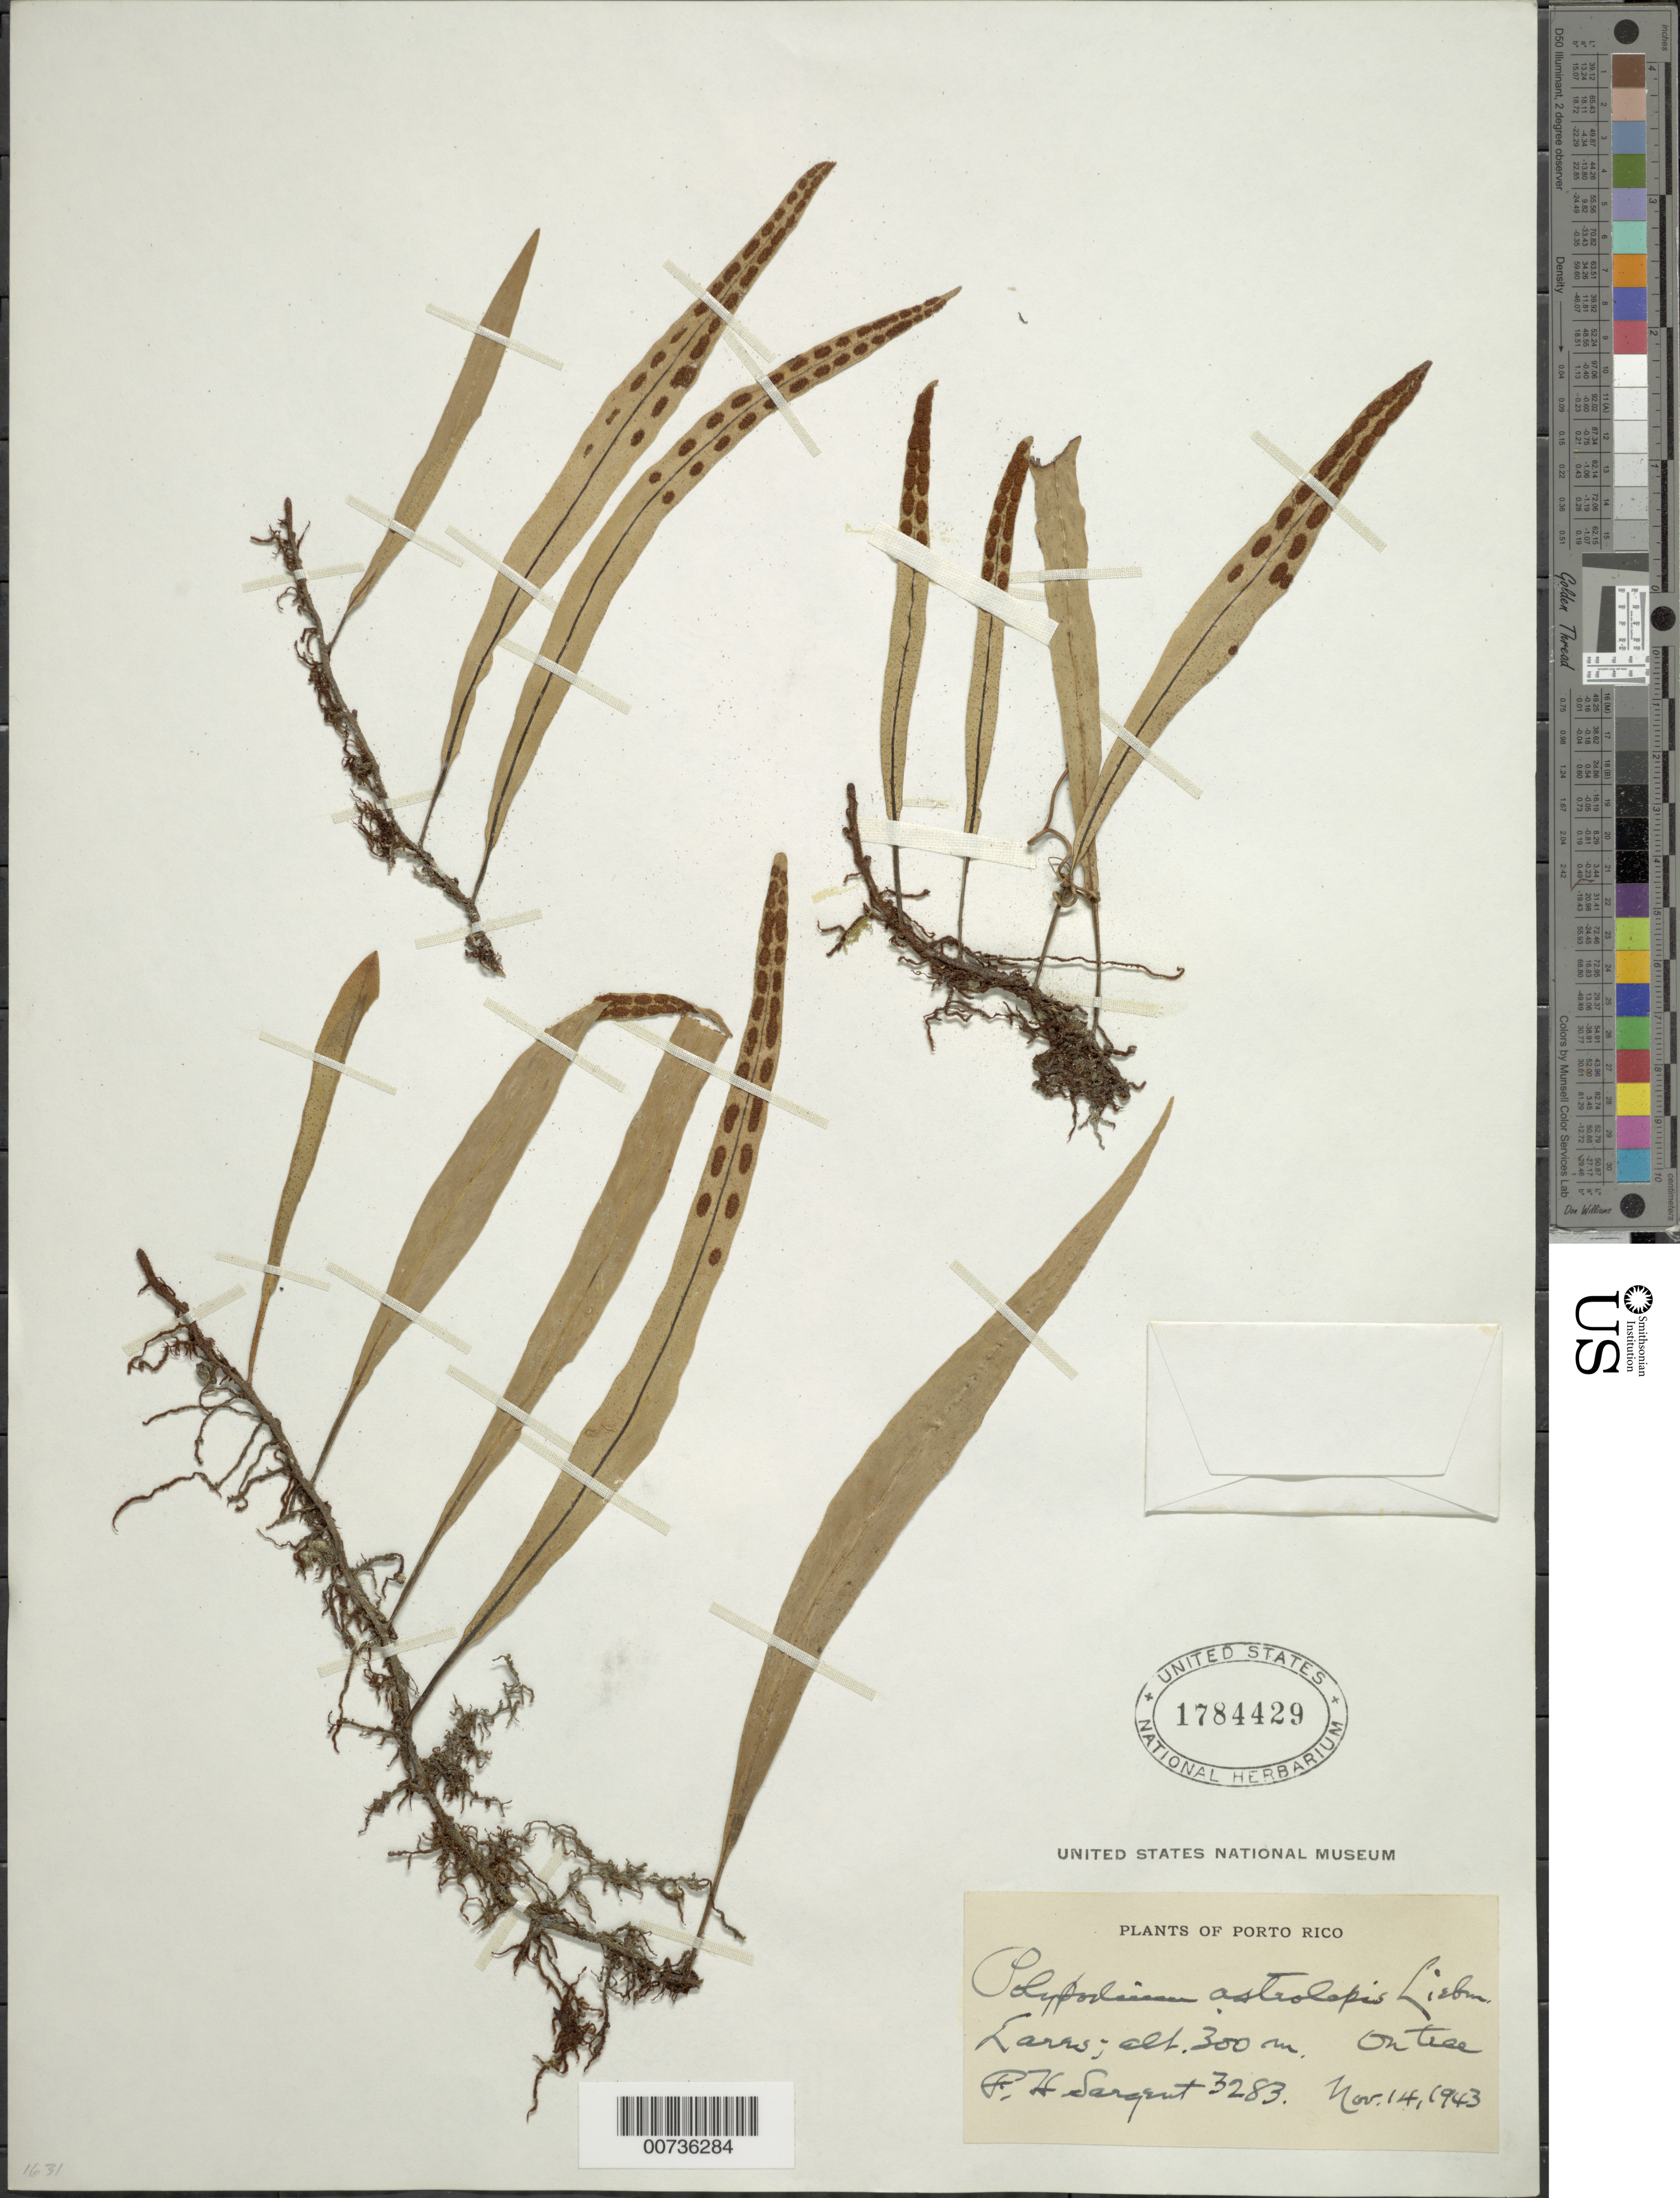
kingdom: Plantae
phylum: Tracheophyta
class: Polypodiopsida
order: Polypodiales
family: Polypodiaceae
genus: Pleopeltis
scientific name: Pleopeltis astrolepis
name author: (Liebm.) E. Fourn.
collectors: F. H. Sargent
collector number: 3283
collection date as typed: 14 Mar 1943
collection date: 1943-03-14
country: Puerto Rico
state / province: Lares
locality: Lares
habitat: On tree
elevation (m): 300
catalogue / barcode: US 1784429